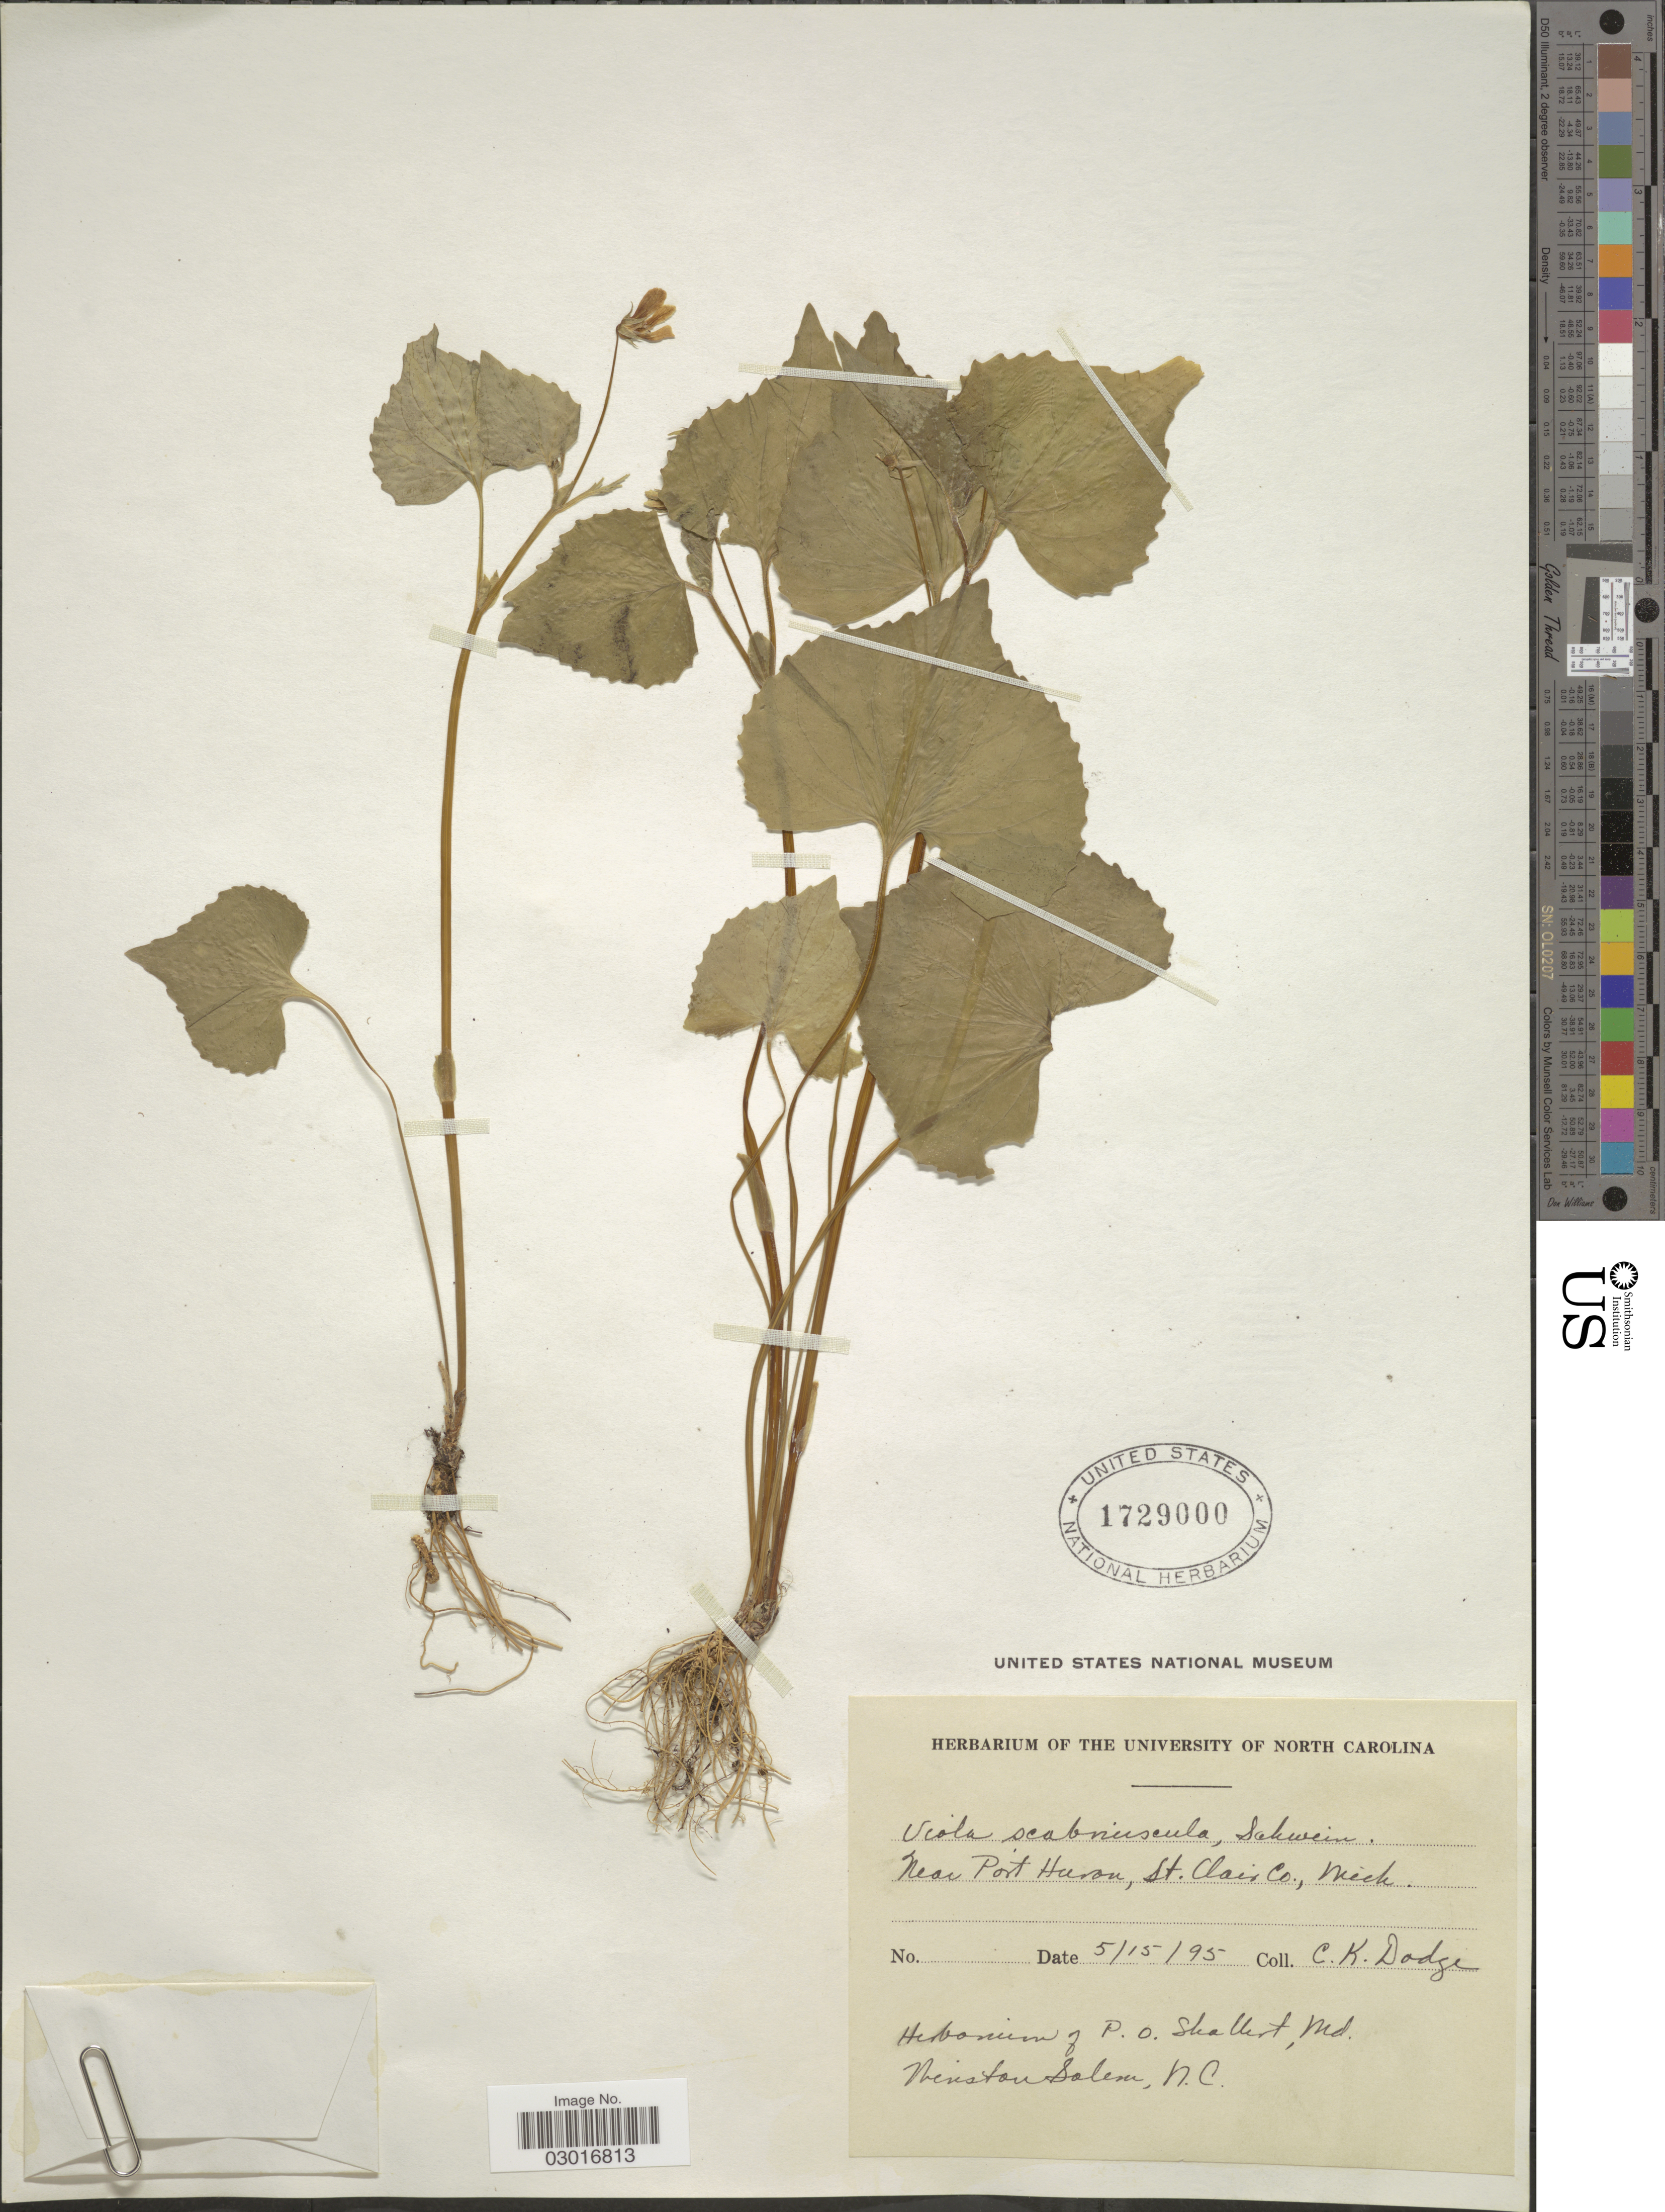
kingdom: Plantae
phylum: Tracheophyta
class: Magnoliopsida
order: Malpighiales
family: Violaceae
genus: Viola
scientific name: Viola scabriuscula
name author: (Torr. & A. Gray) Shafer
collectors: C. Dodge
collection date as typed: Transcribed d/m/y: 15/5/95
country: United States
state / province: Michigan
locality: Near Port Huron, St. Clair Co.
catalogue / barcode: US 1729000